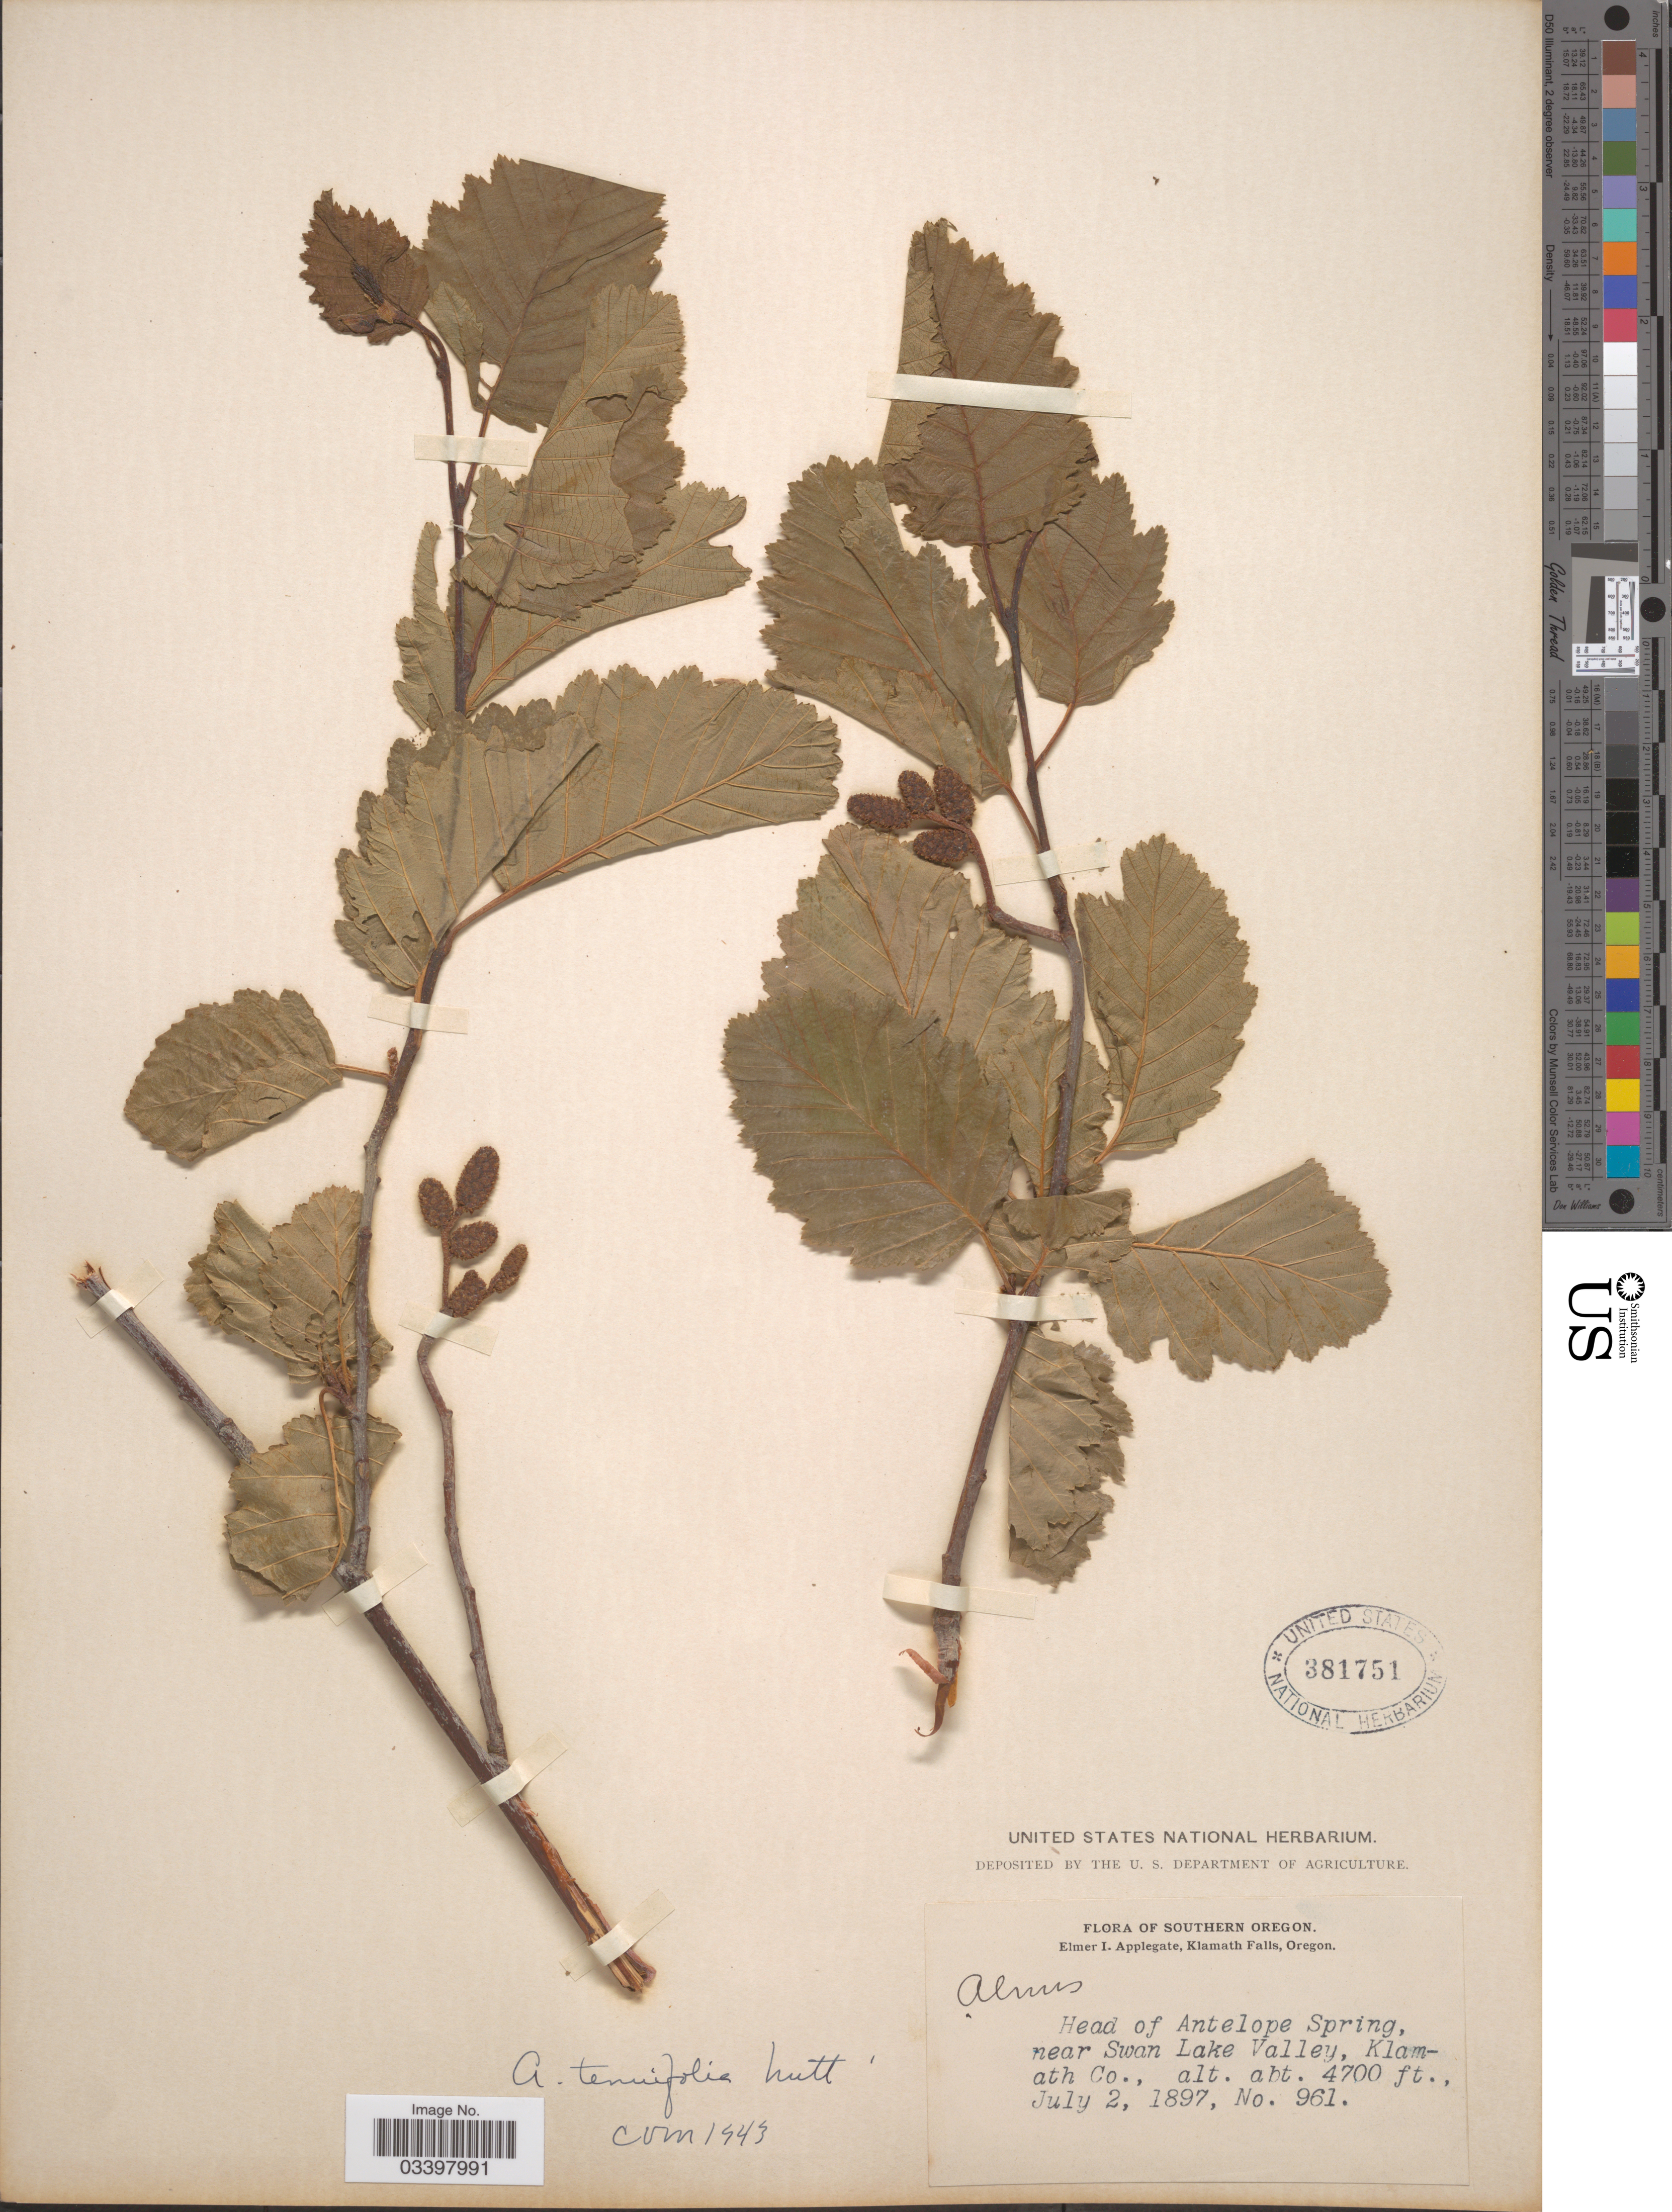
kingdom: Plantae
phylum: Tracheophyta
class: Magnoliopsida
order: Fagales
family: Betulaceae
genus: Alnus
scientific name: Alnus incana subsp. tenuifolia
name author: (Nutt.) Breitung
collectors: E. I. Applegate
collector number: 961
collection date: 1897-07-02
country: United States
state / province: Oregon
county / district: Klamath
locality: Southern Oregon. Head of Antelope Spring, near Swan Lake Valley, Klamath Co.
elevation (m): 1433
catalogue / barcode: US 381751